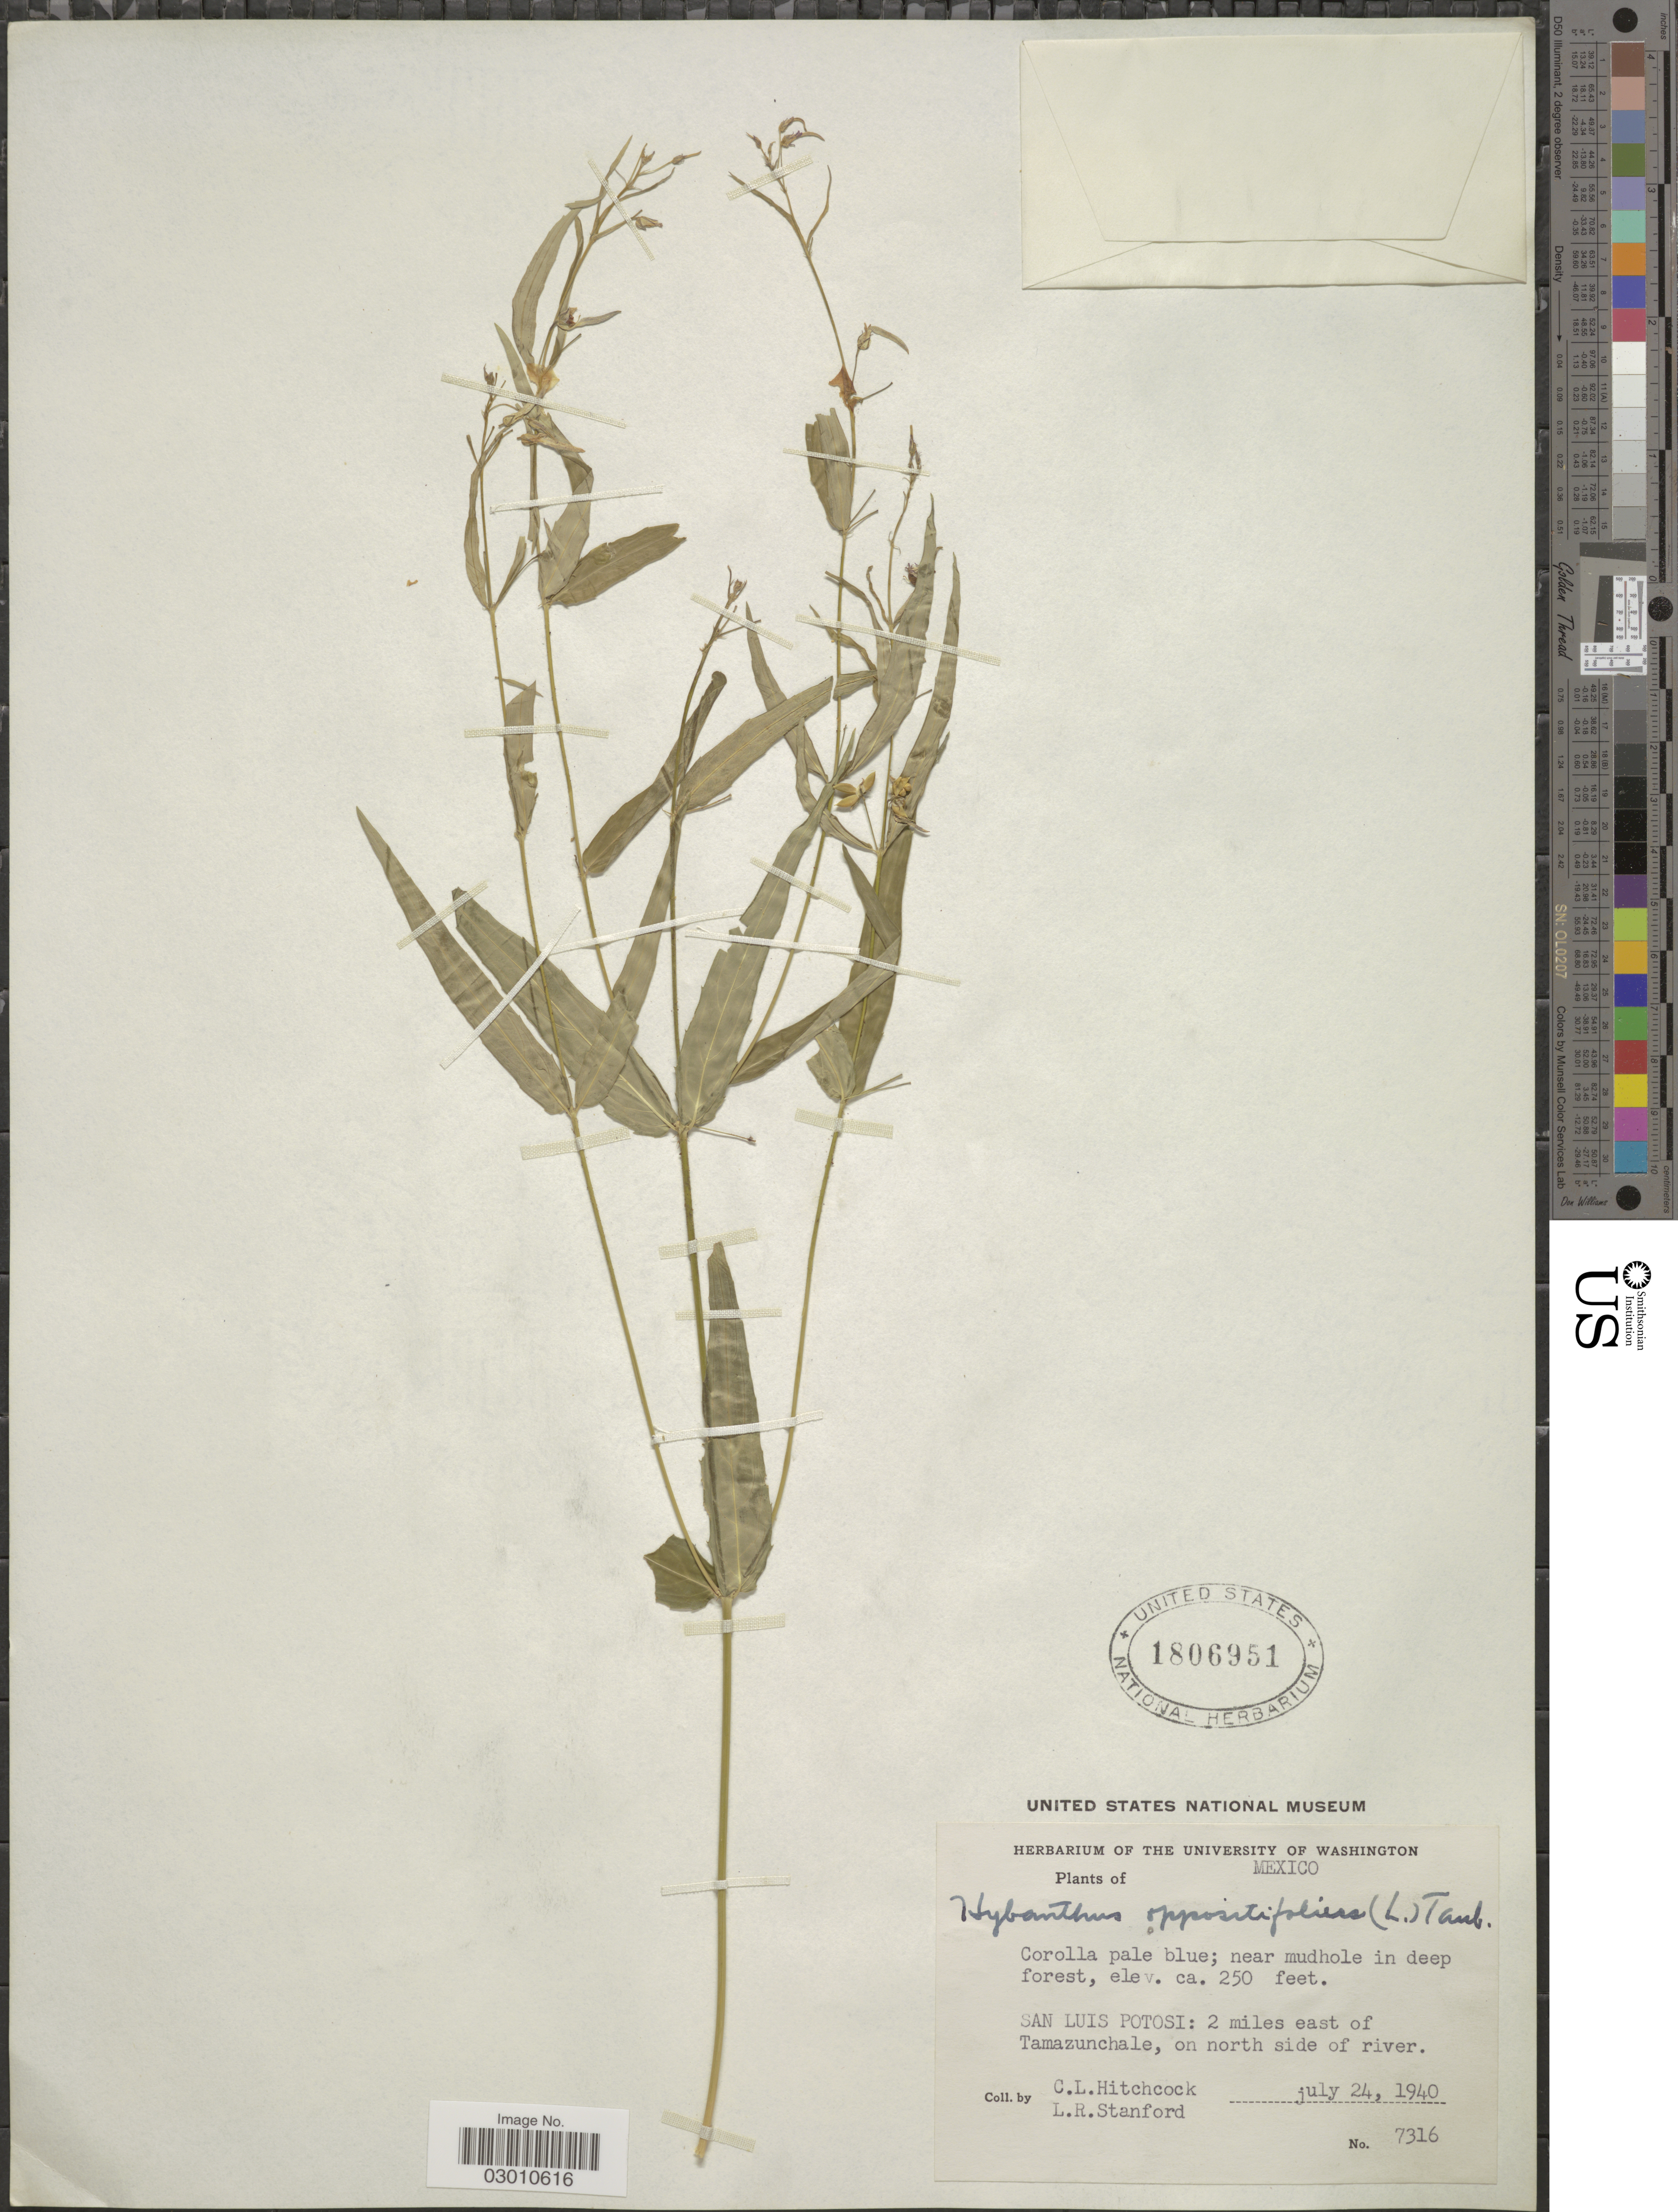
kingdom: Plantae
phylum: Tracheophyta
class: Magnoliopsida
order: Malpighiales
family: Violaceae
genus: Pombalia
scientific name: Pombalia oppositifolia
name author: (L.) Paula-Souza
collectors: C. L. Hitchcock & L. R. Stanford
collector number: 7316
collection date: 1940-07-24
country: Mexico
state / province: San Luis Potosí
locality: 2 miles east of Tamazunchale, on north side of river.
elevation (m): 76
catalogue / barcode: US 1806951